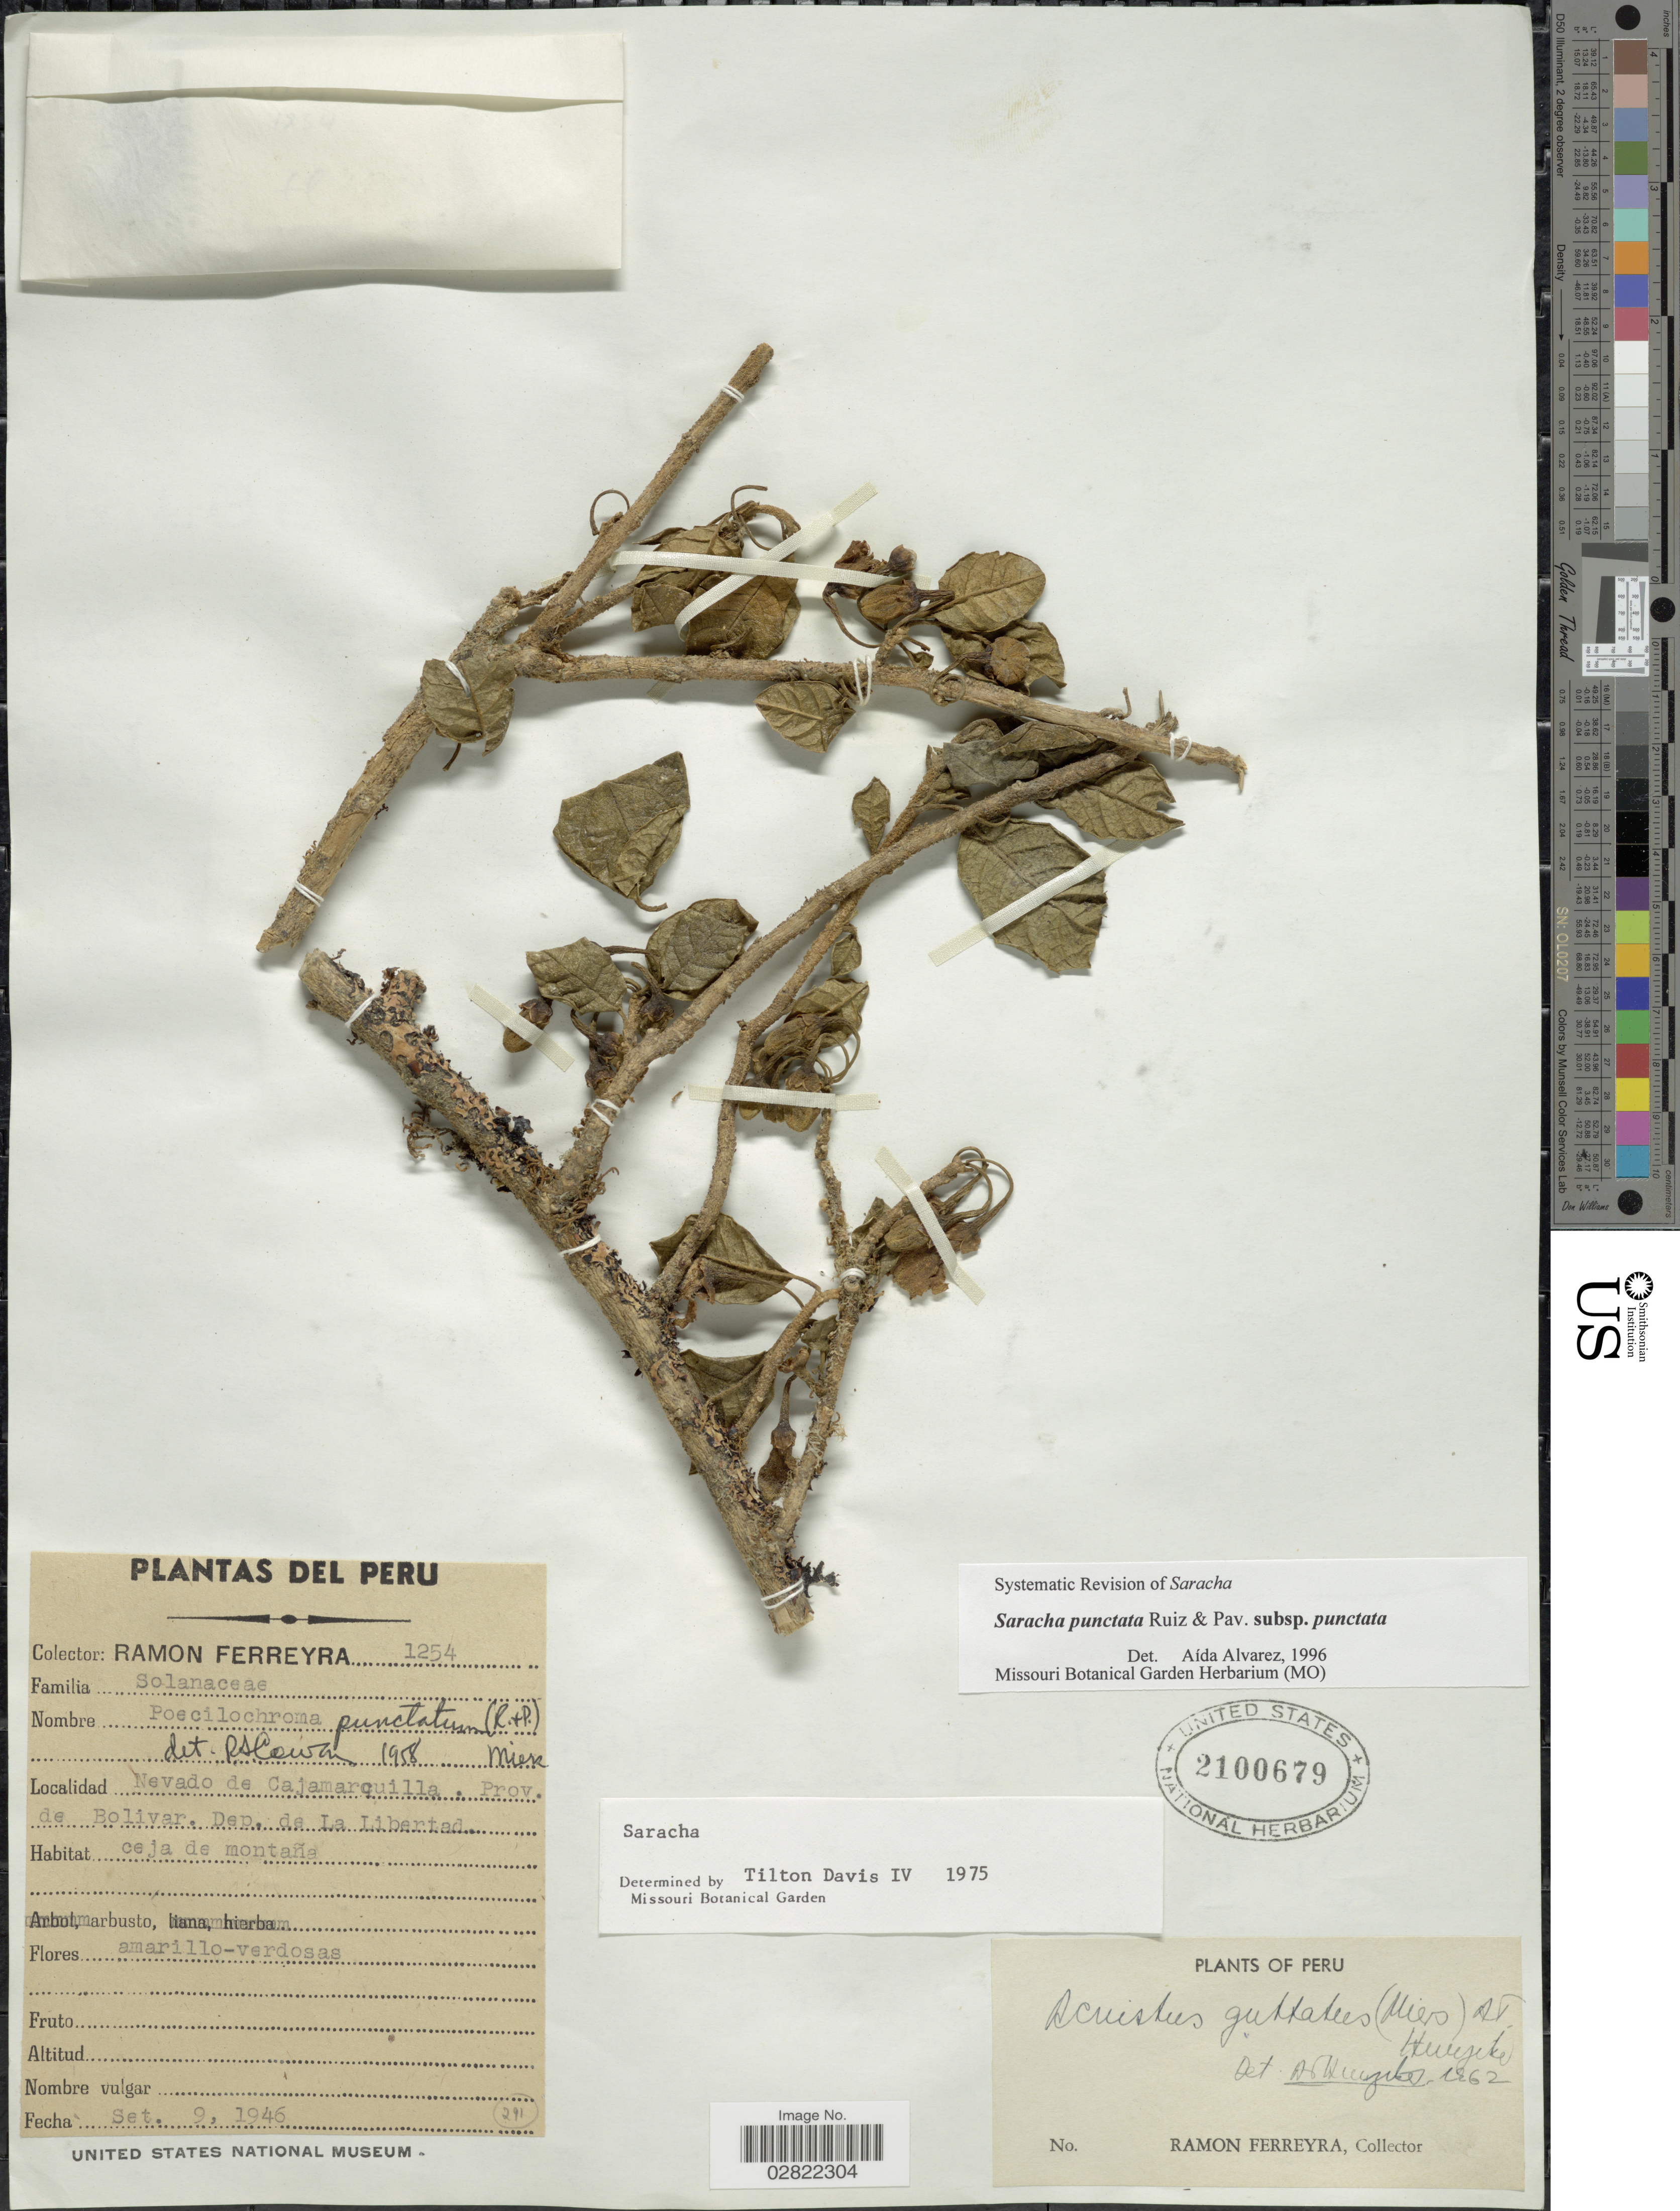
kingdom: Plantae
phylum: Tracheophyta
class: Magnoliopsida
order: Solanales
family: Solanaceae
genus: Saracha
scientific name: Saracha punctata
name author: Ruiz & Pav.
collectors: R. A. Ferreyra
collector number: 1254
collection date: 1946-09-09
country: Peru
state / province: La Libertad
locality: Nevado de Cajamarquilla, Prov. de Bolivar, Dep. de La Libertad.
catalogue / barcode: US 2100679